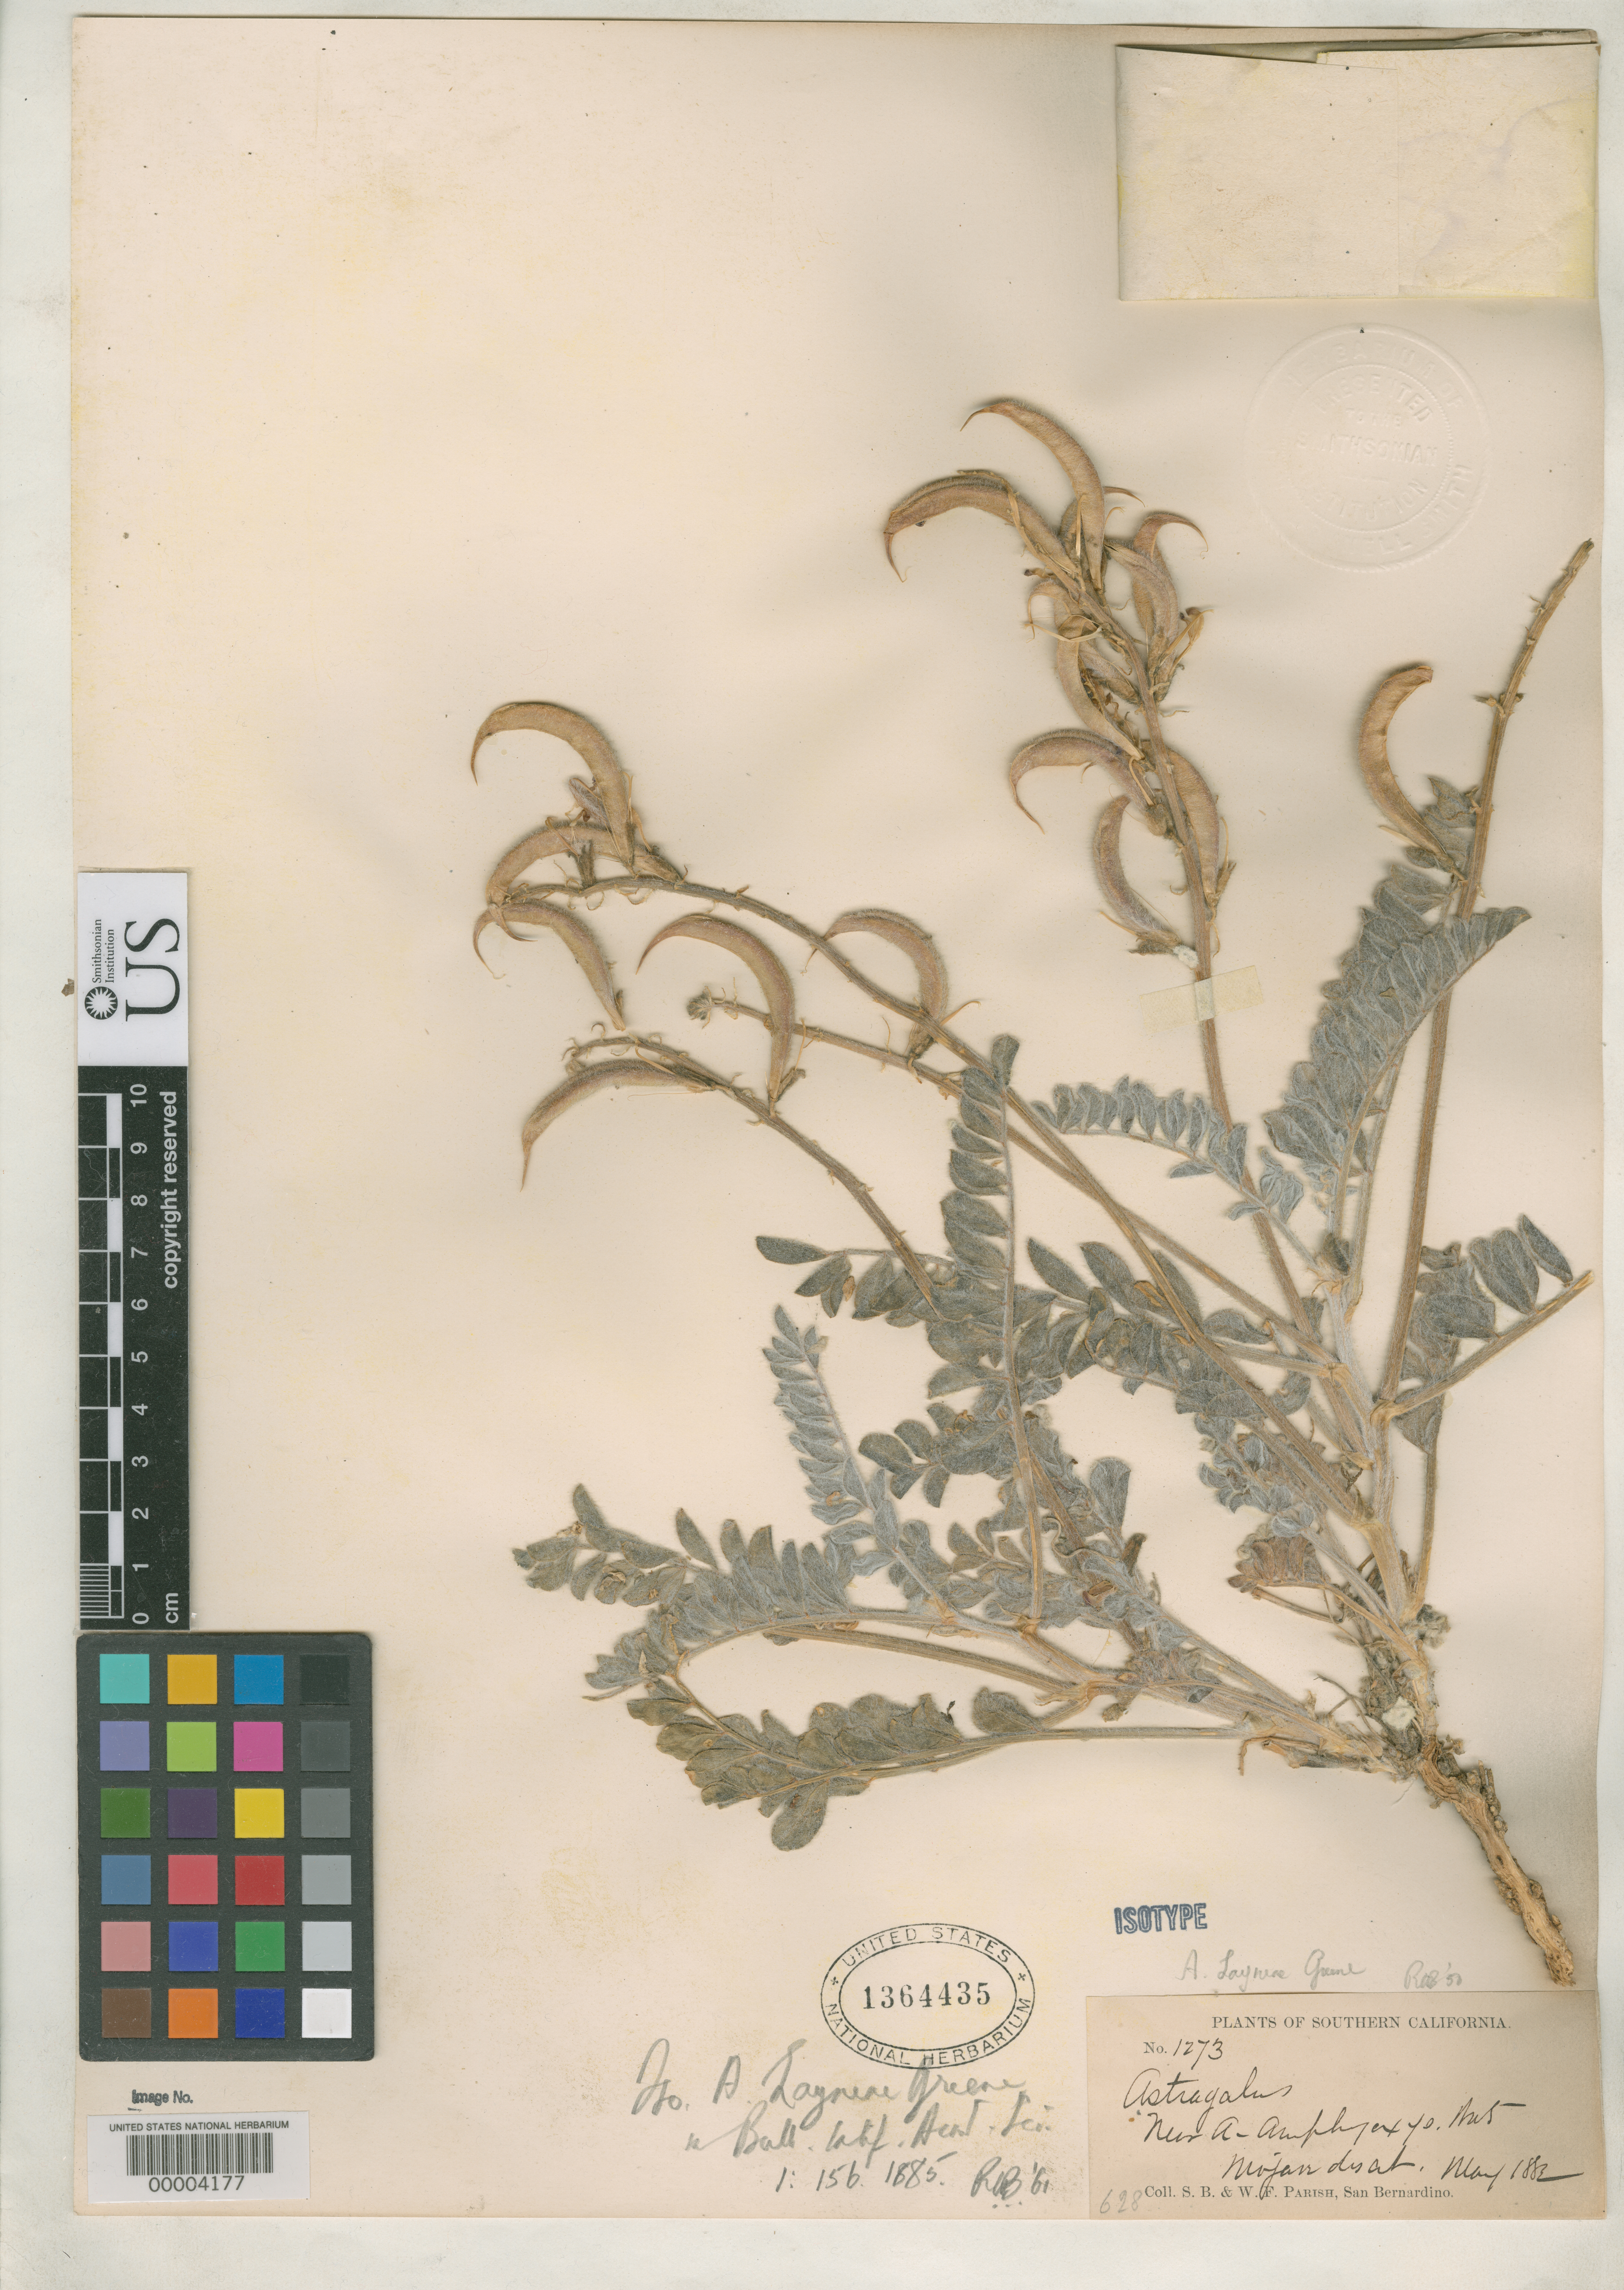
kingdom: Plantae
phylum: Tracheophyta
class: Magnoliopsida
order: Fabales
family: Fabaceae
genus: Astragalus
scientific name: Astragalus layneae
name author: Greene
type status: Lectotype; Isosyntype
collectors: S. B. Parish & W. F. Parish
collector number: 1273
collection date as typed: May 1882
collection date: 1882-05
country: United States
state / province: California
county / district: San Bernardino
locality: Mojave Desert, Rabbit Springs.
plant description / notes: One of two collections (syntypes) cited in protologue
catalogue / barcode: US 1364435